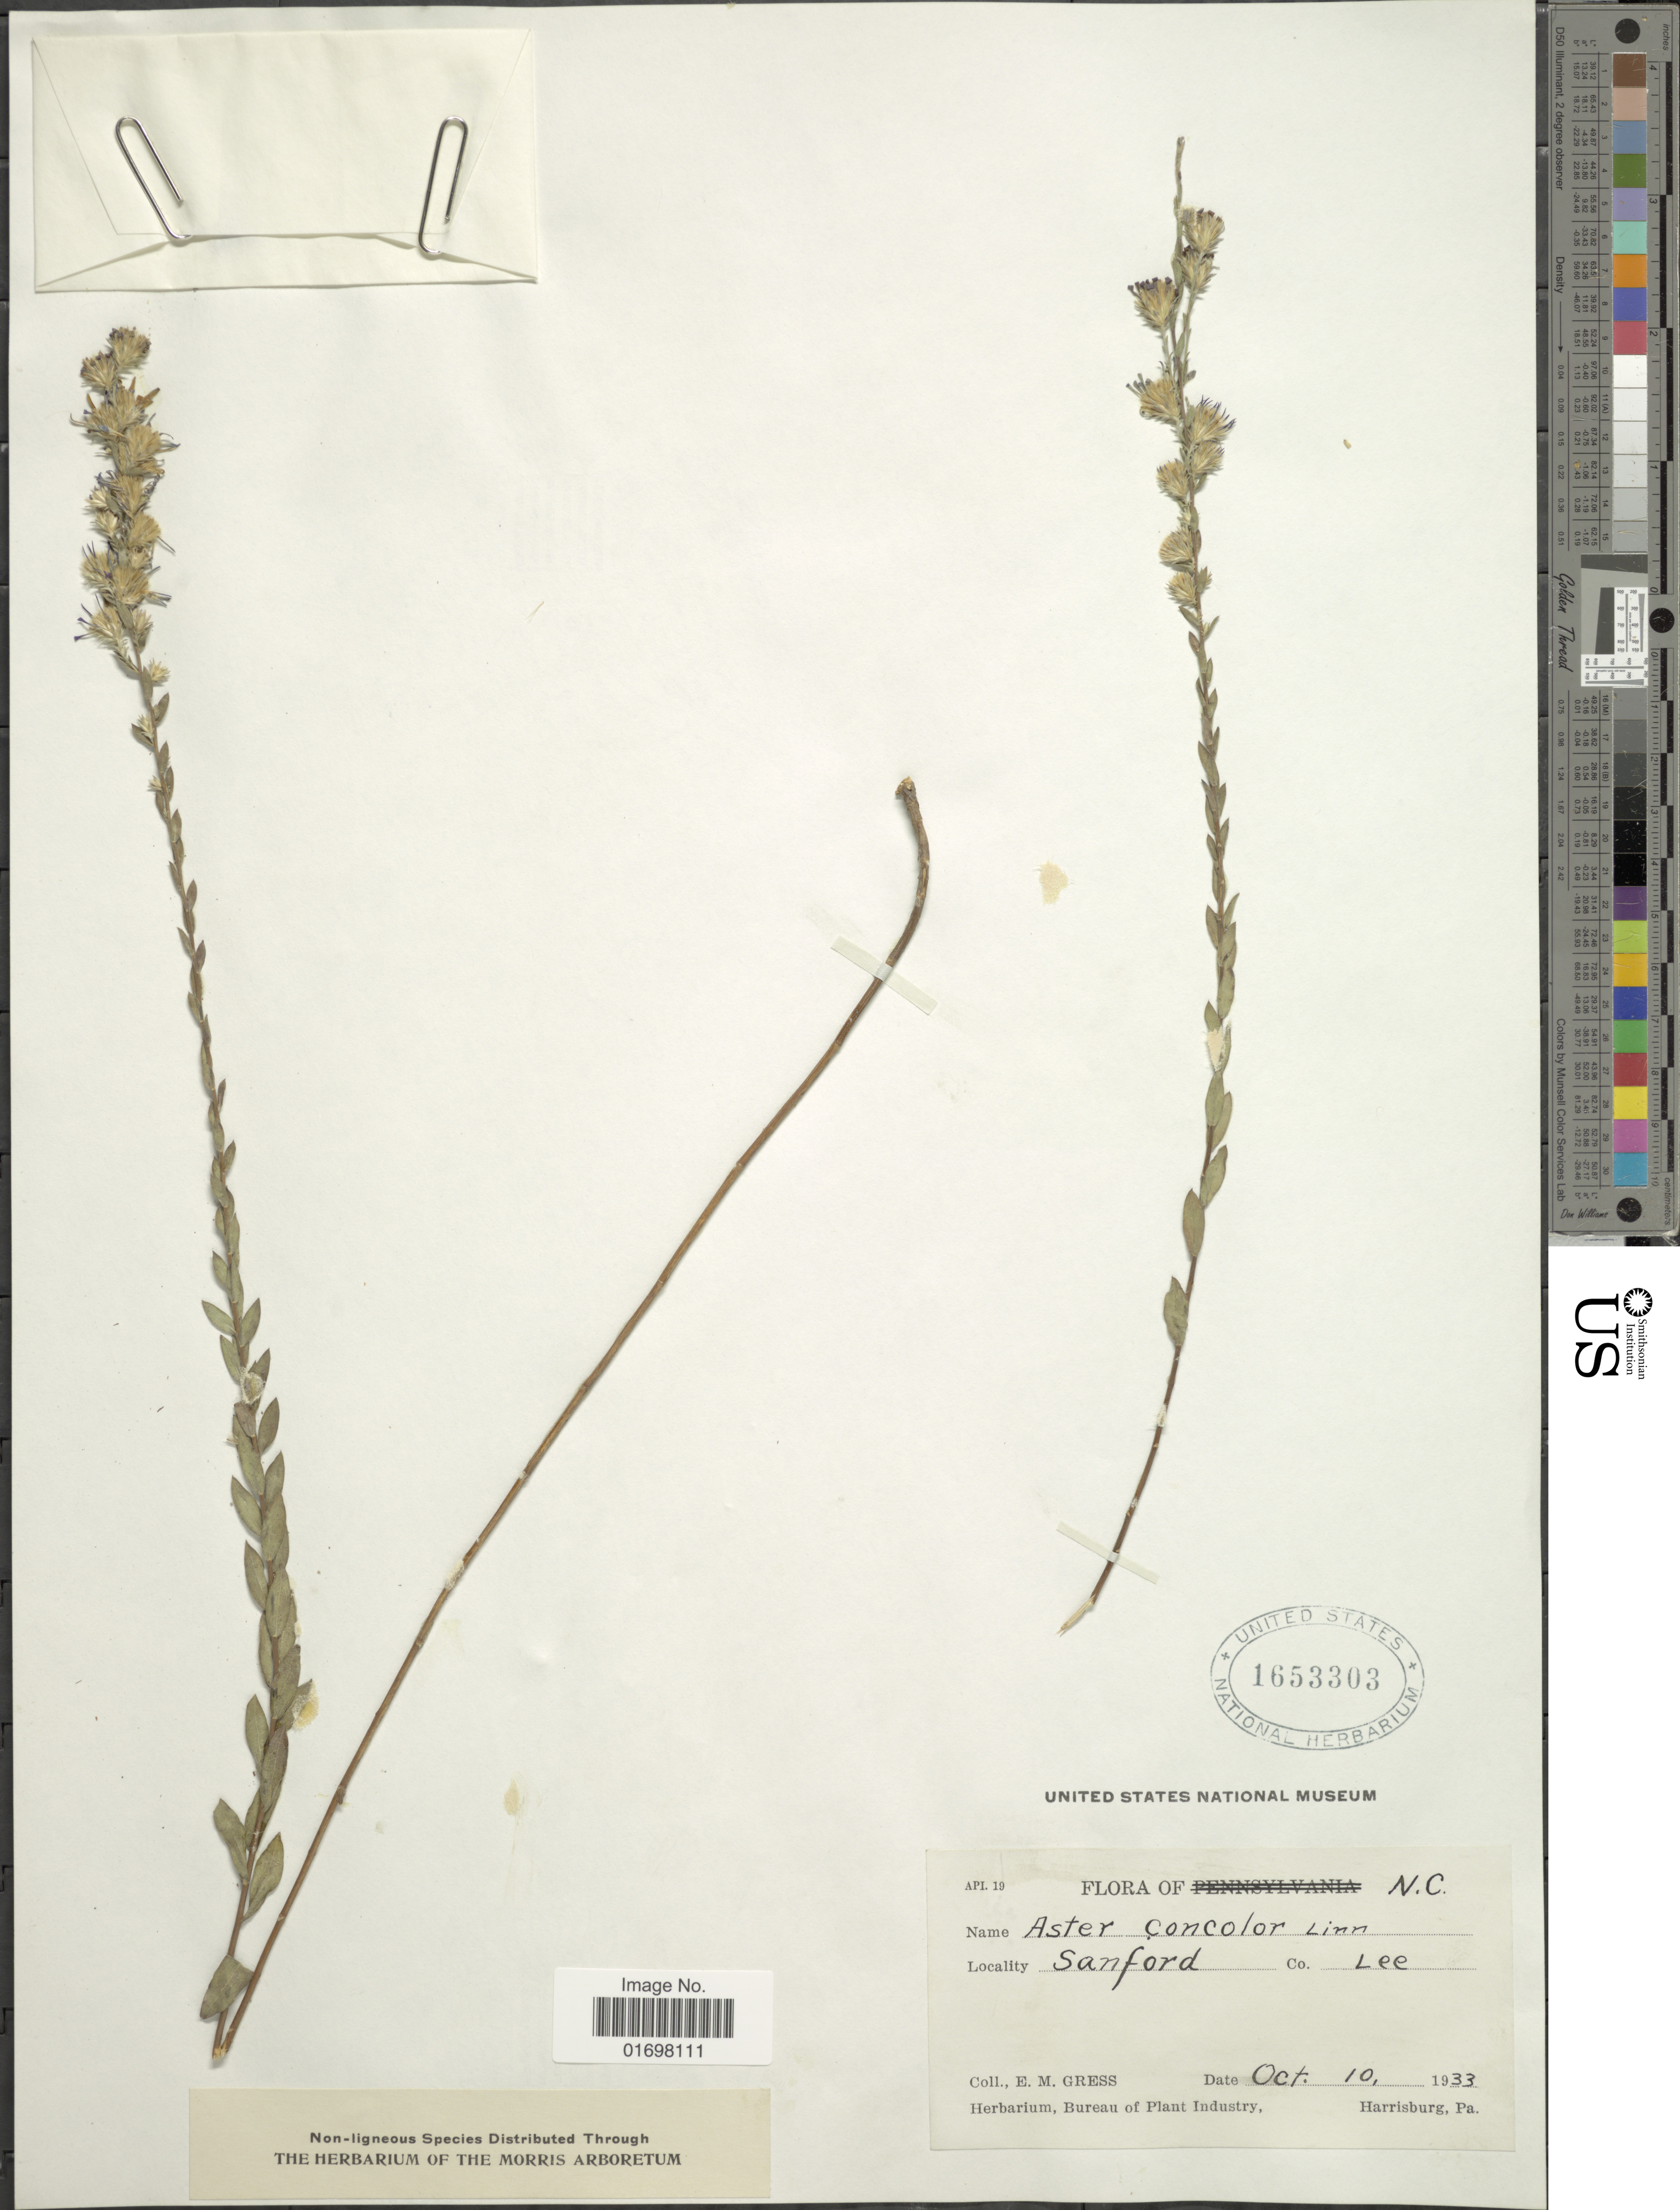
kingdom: Plantae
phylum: Tracheophyta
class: Magnoliopsida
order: Asterales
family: Asteraceae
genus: Symphyotrichum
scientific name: Symphyotrichum concolor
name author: (L.) G.L. Nesom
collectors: E. Gress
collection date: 1933-10-10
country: United States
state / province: North Carolina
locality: N. C. Sanford Co. Lee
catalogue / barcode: US 1653303